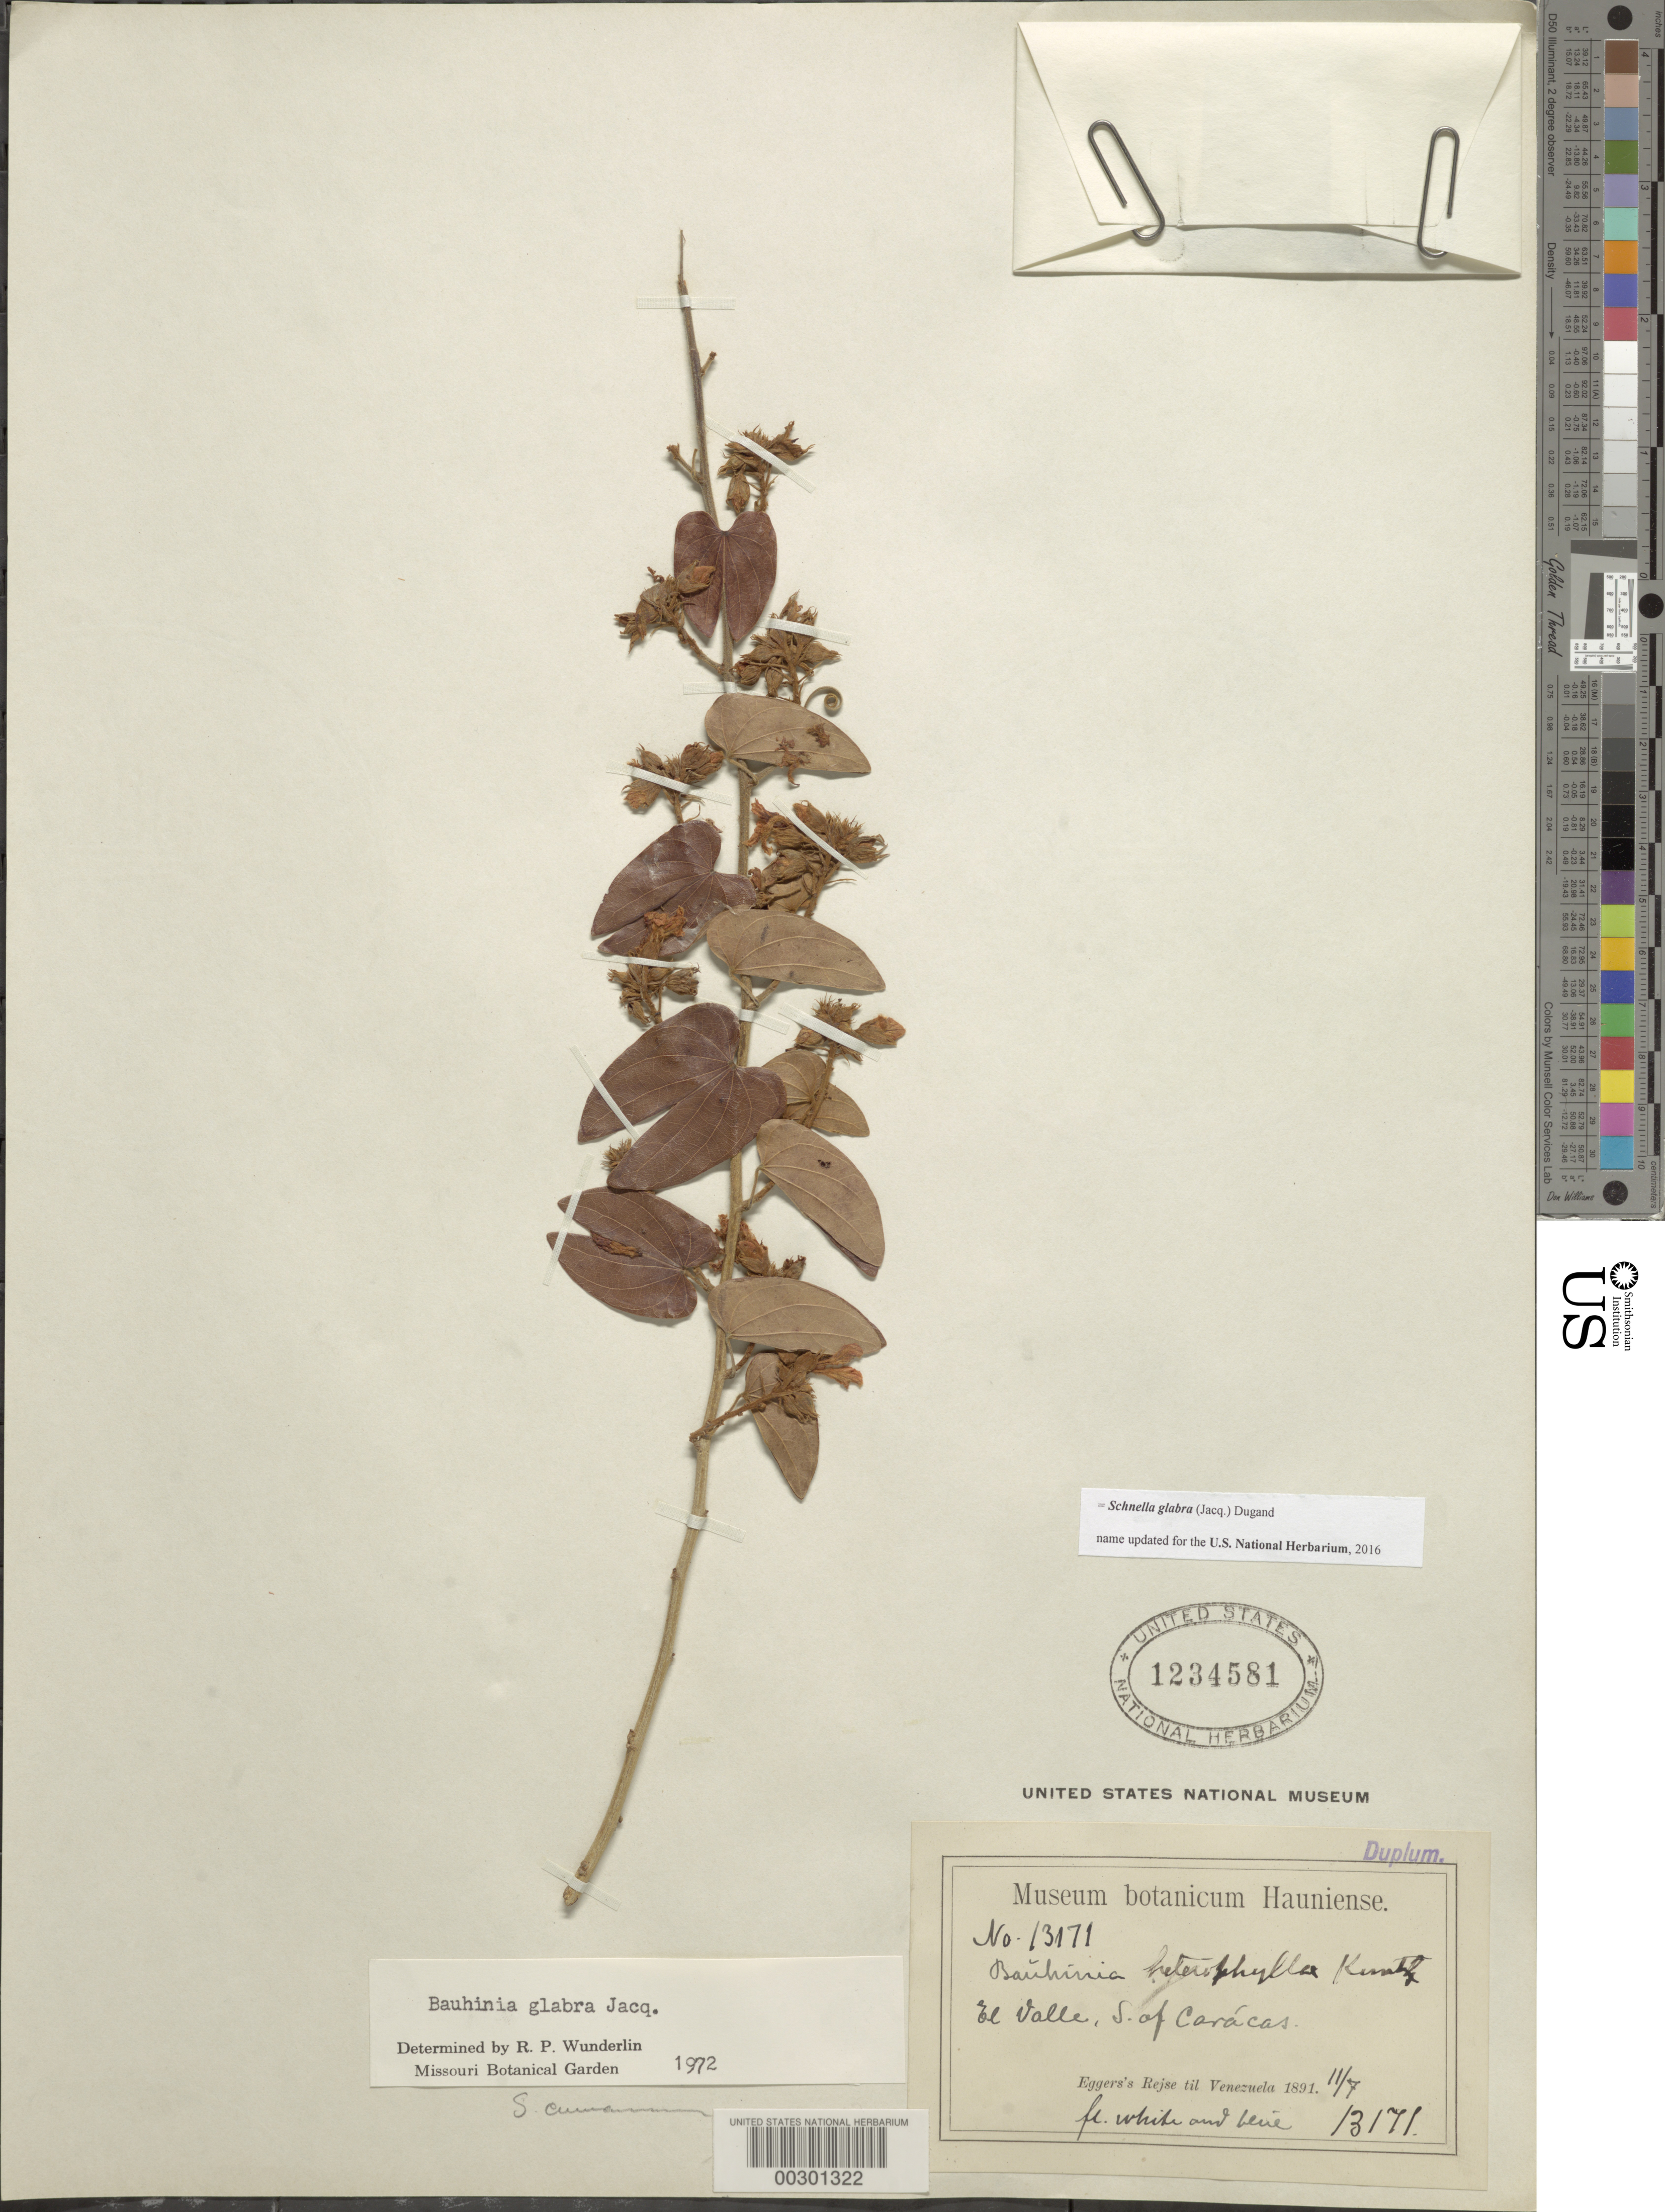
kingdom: Plantae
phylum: Tracheophyta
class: Magnoliopsida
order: Fabales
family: Fabaceae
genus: Schnella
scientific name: Schnella glabra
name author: (Jacq.) Dugand G.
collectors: H. F. A. von Eggers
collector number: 13171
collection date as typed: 11 Jul 1891 or 07 Nov 1891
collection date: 1891-07-11 or 1891-11-07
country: Venezuela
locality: El Valle, S of Caracas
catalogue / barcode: US 1234581